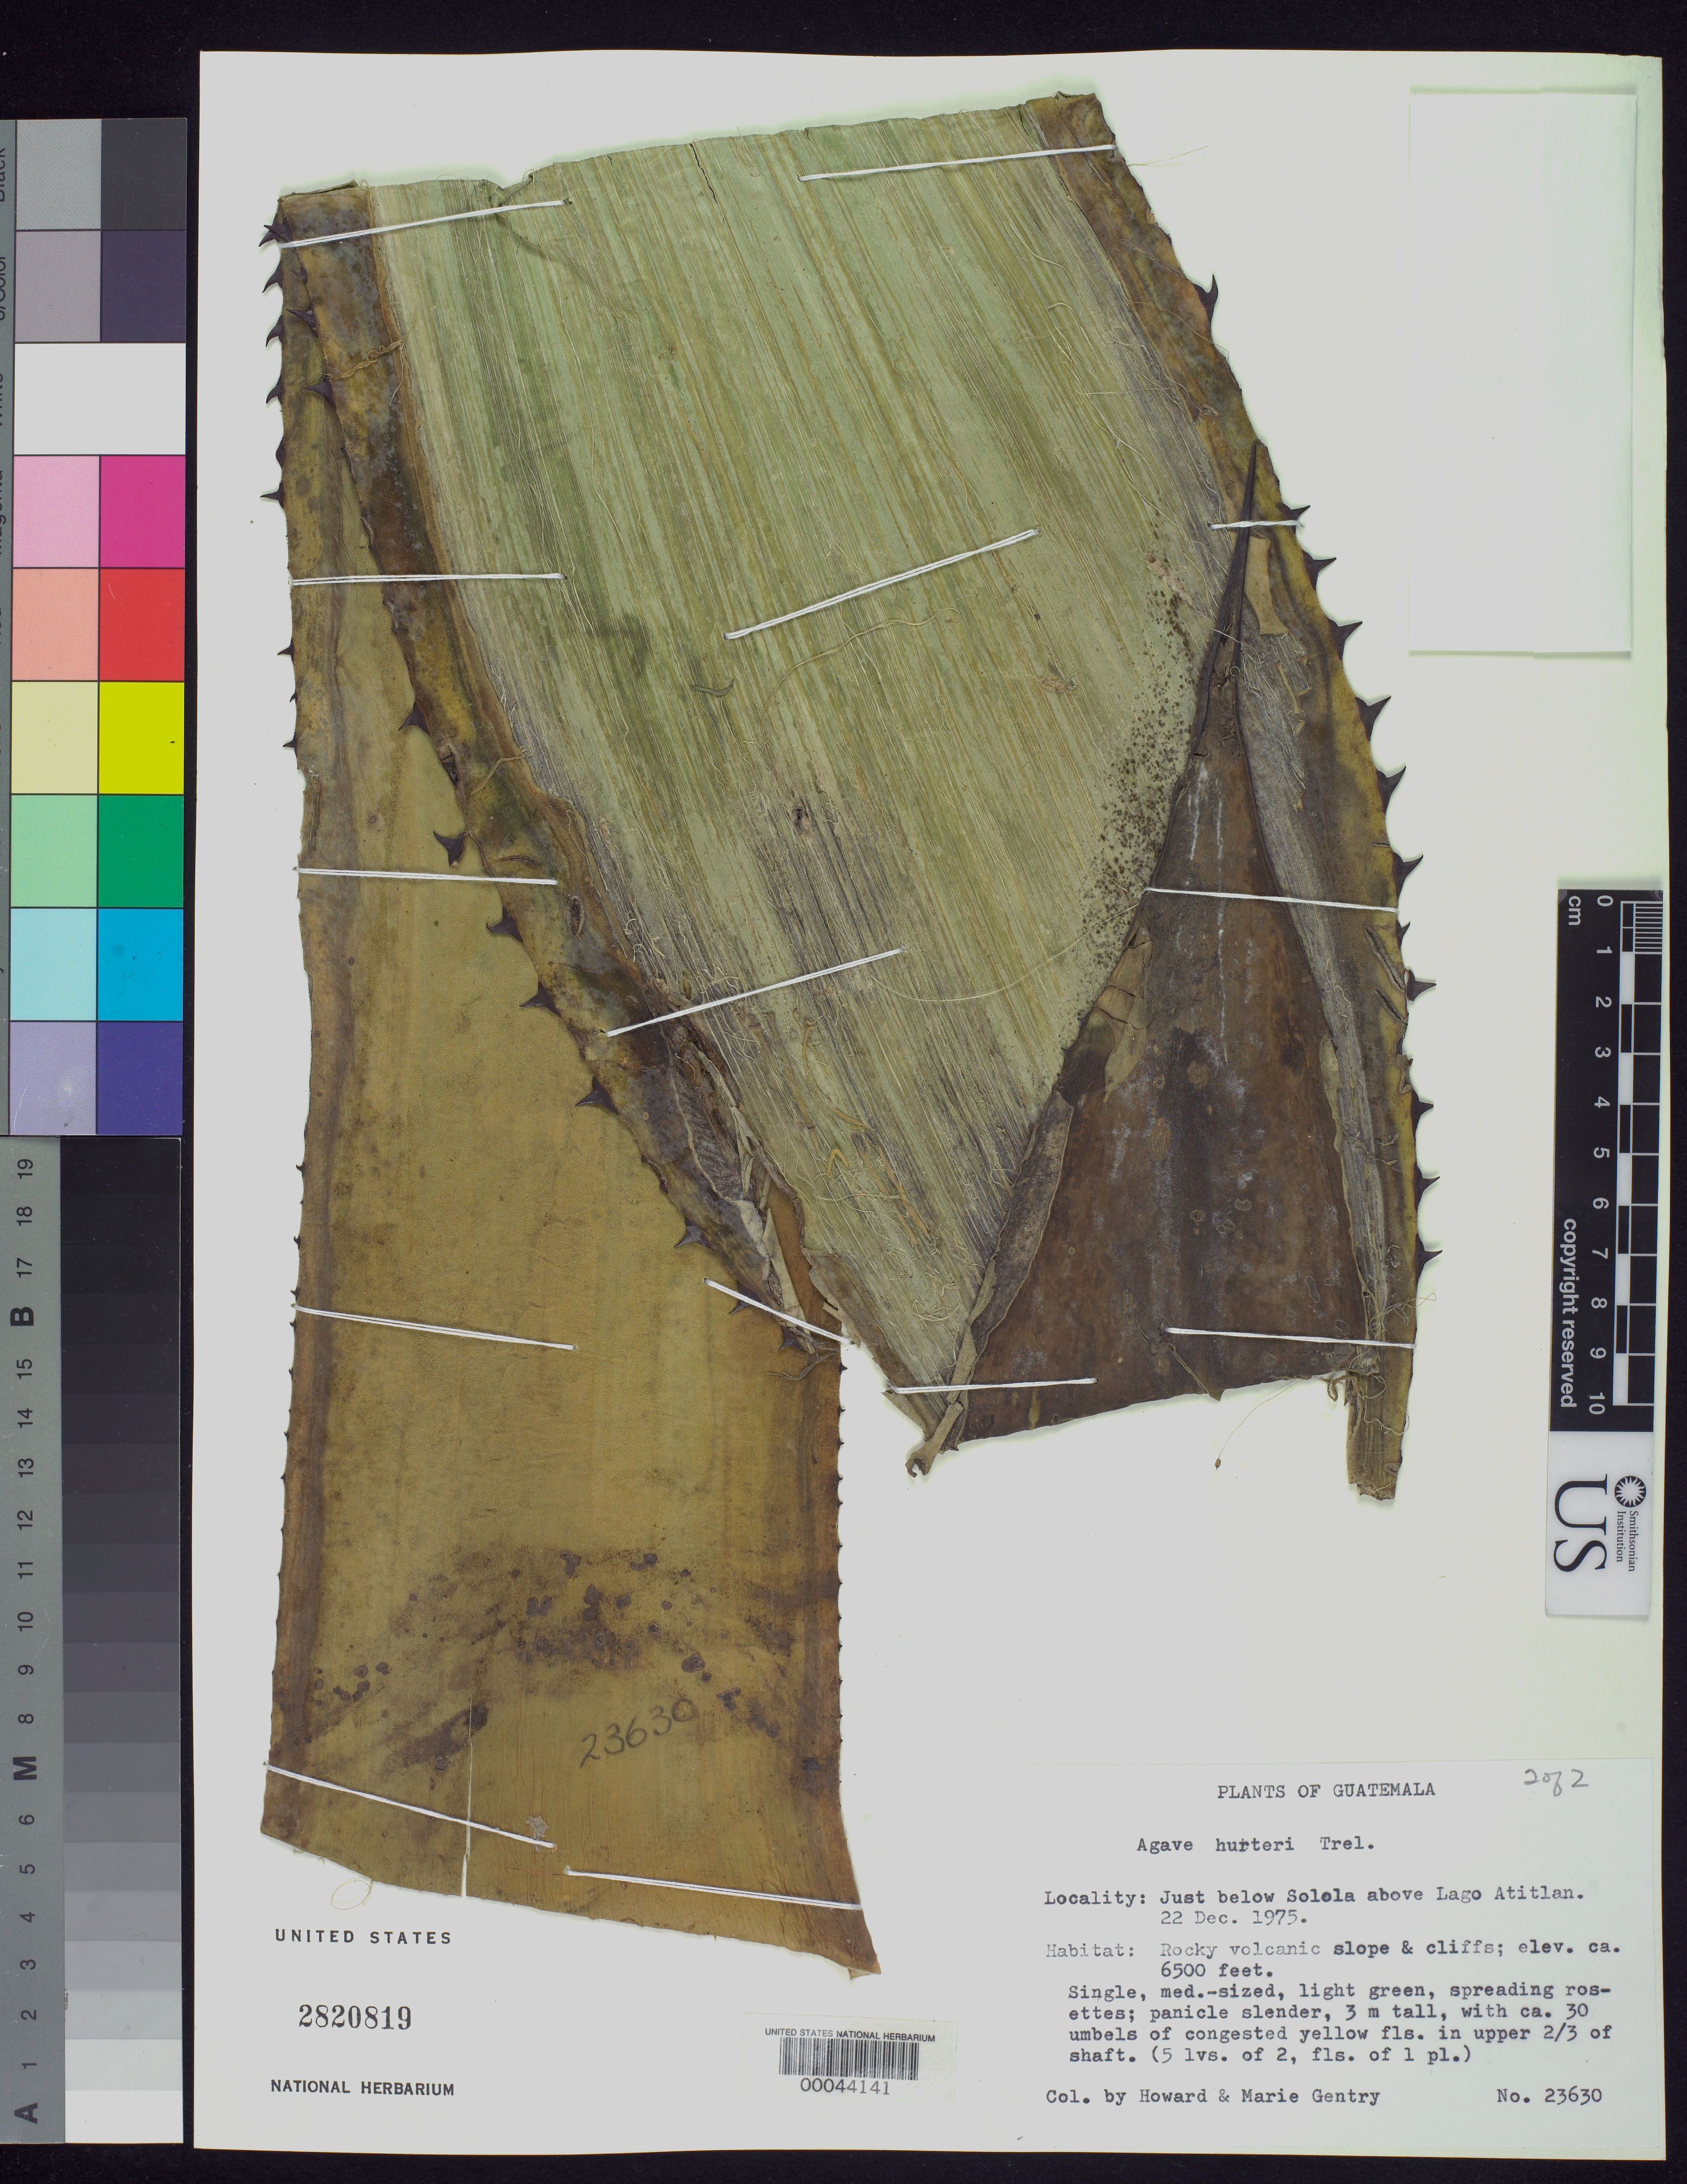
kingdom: Plantae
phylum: Tracheophyta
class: Liliopsida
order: Asparagales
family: Asparagaceae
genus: Agave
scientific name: Agave hurteri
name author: Trel.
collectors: H. S. Gentry & M. Gentry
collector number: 23430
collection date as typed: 22 Dec 1975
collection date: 1975-12-22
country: Guatemala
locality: Just below solola above lago atitlan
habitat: Rocky volcanic slope and cliffs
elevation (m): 1981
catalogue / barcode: US 2820819